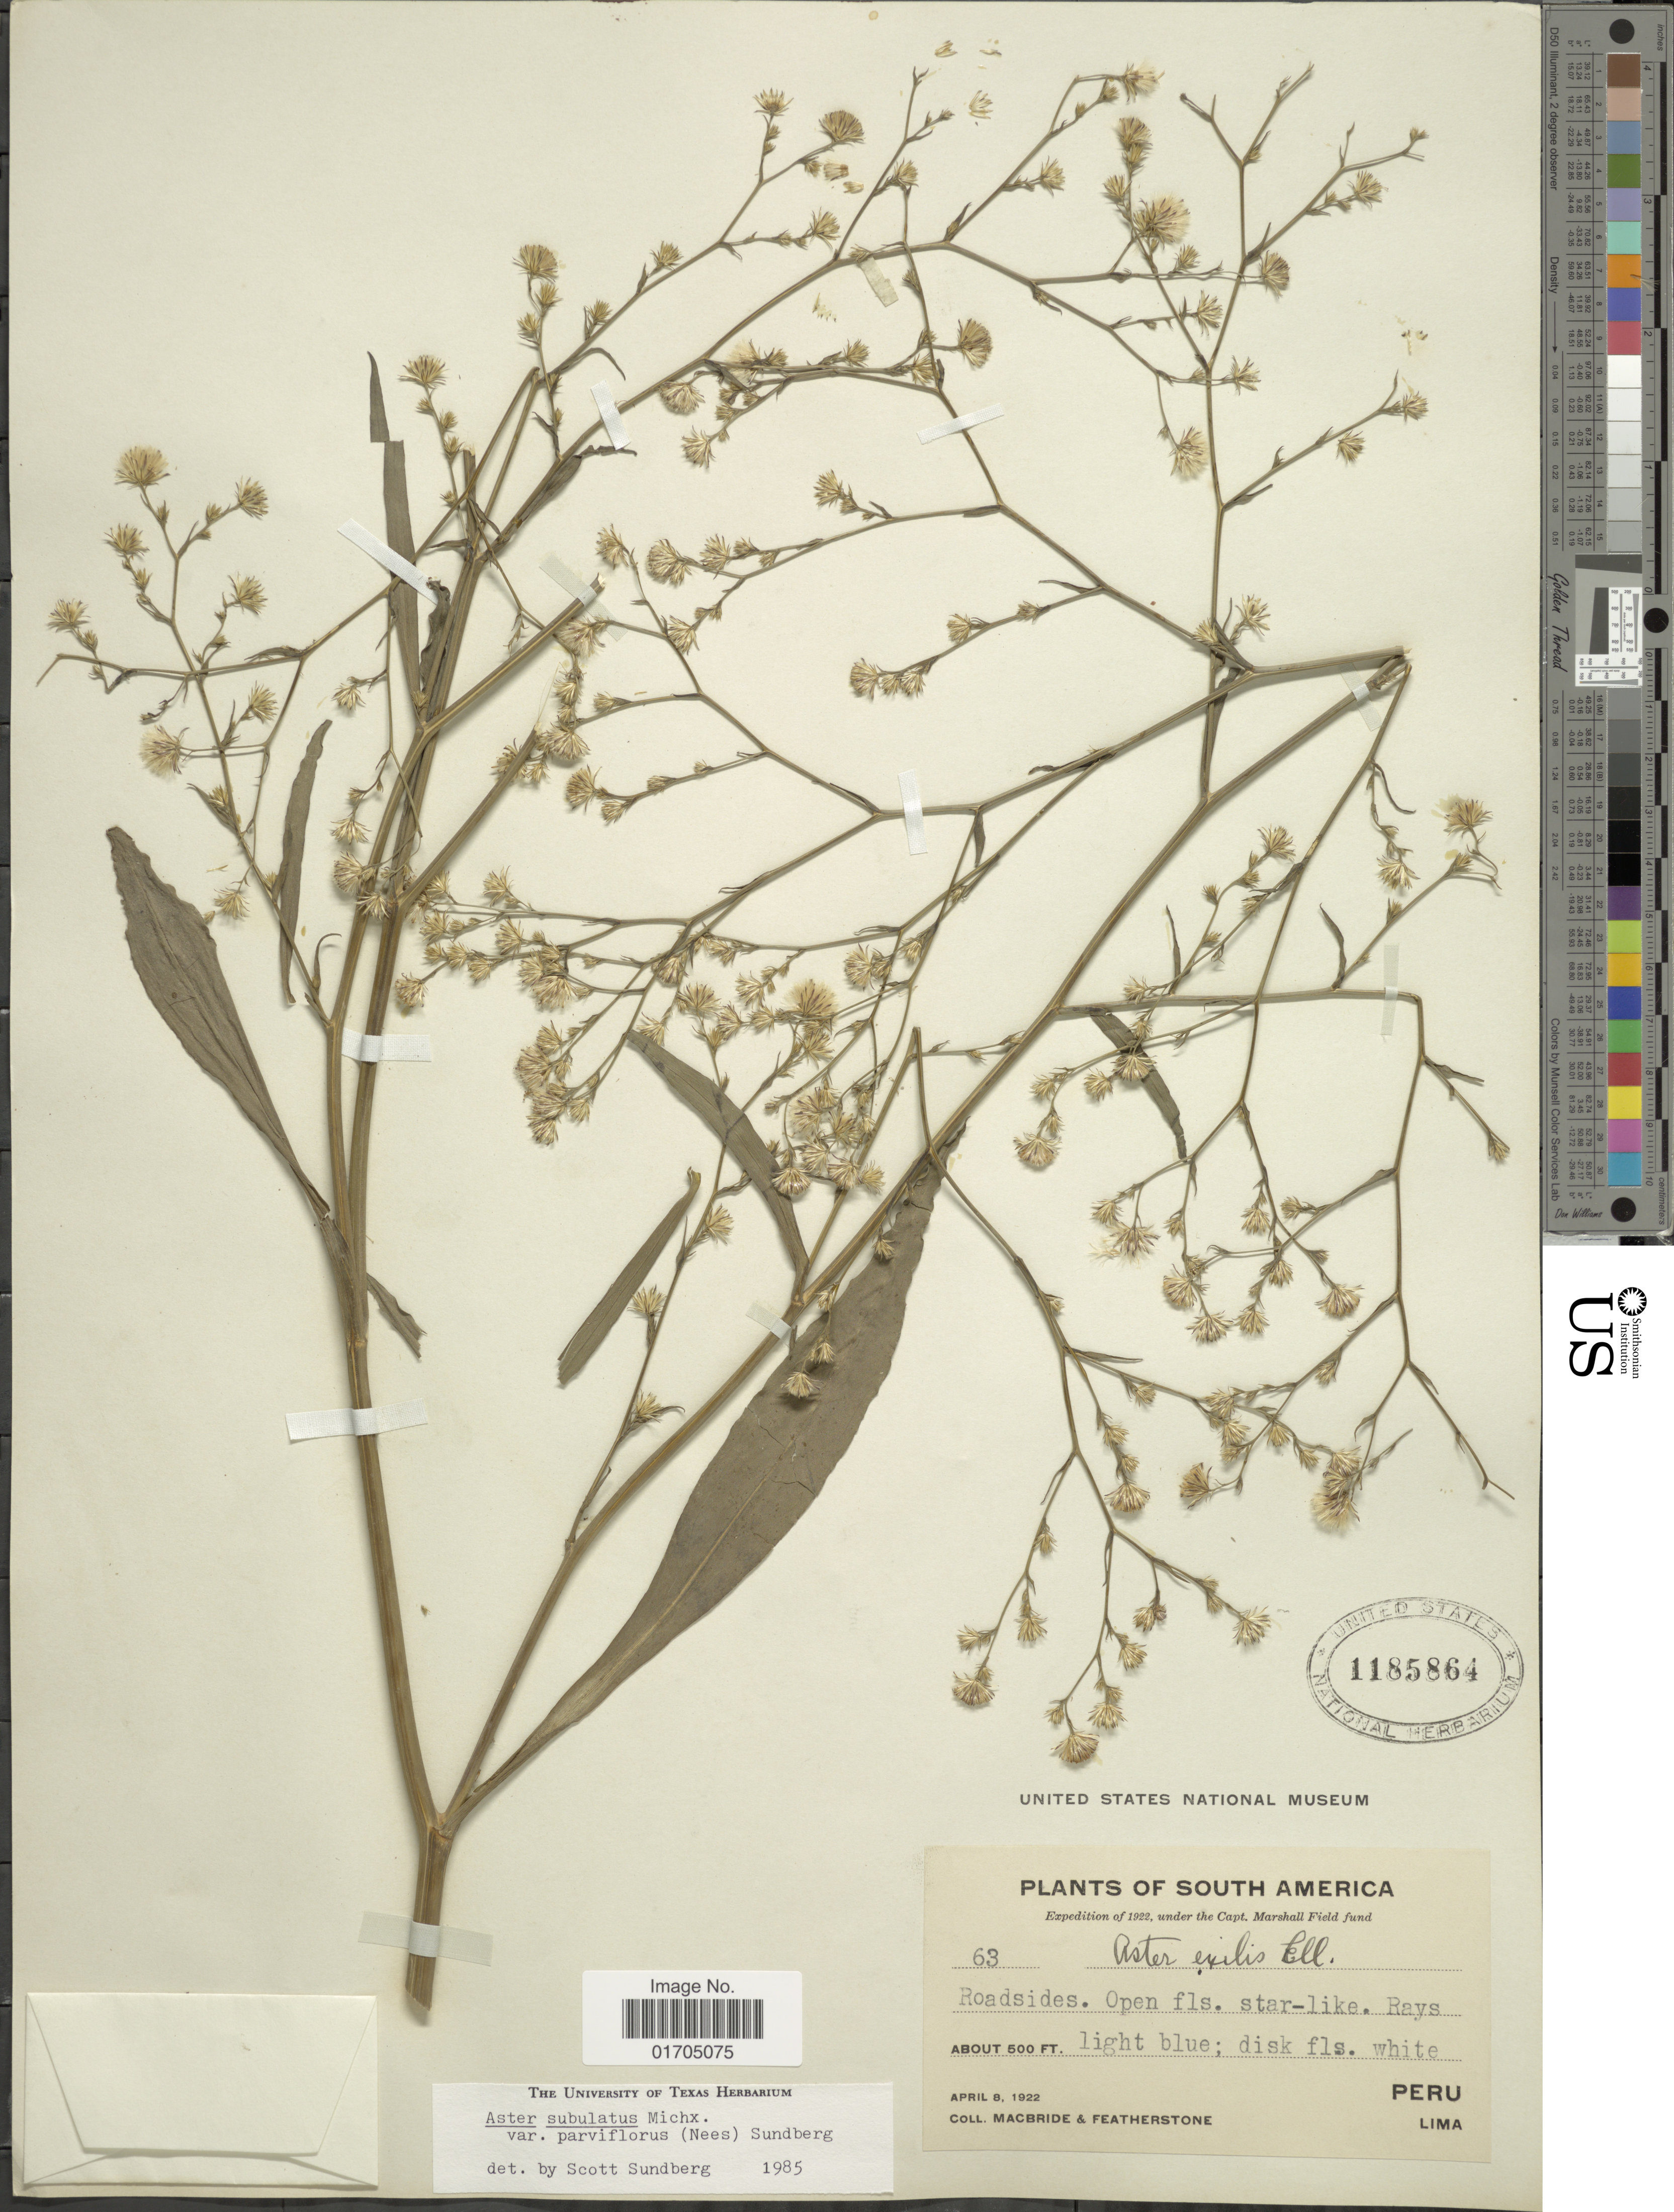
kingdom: Plantae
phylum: Tracheophyta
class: Magnoliopsida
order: Asterales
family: Asteraceae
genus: Symphyotrichum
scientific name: Symphyotrichum subulatum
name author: (Michx.) G.L. Nesom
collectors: Macbride, -- & -. Featherstone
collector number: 63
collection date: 1922-04-08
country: Peru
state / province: Lima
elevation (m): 152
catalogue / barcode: US 1185864